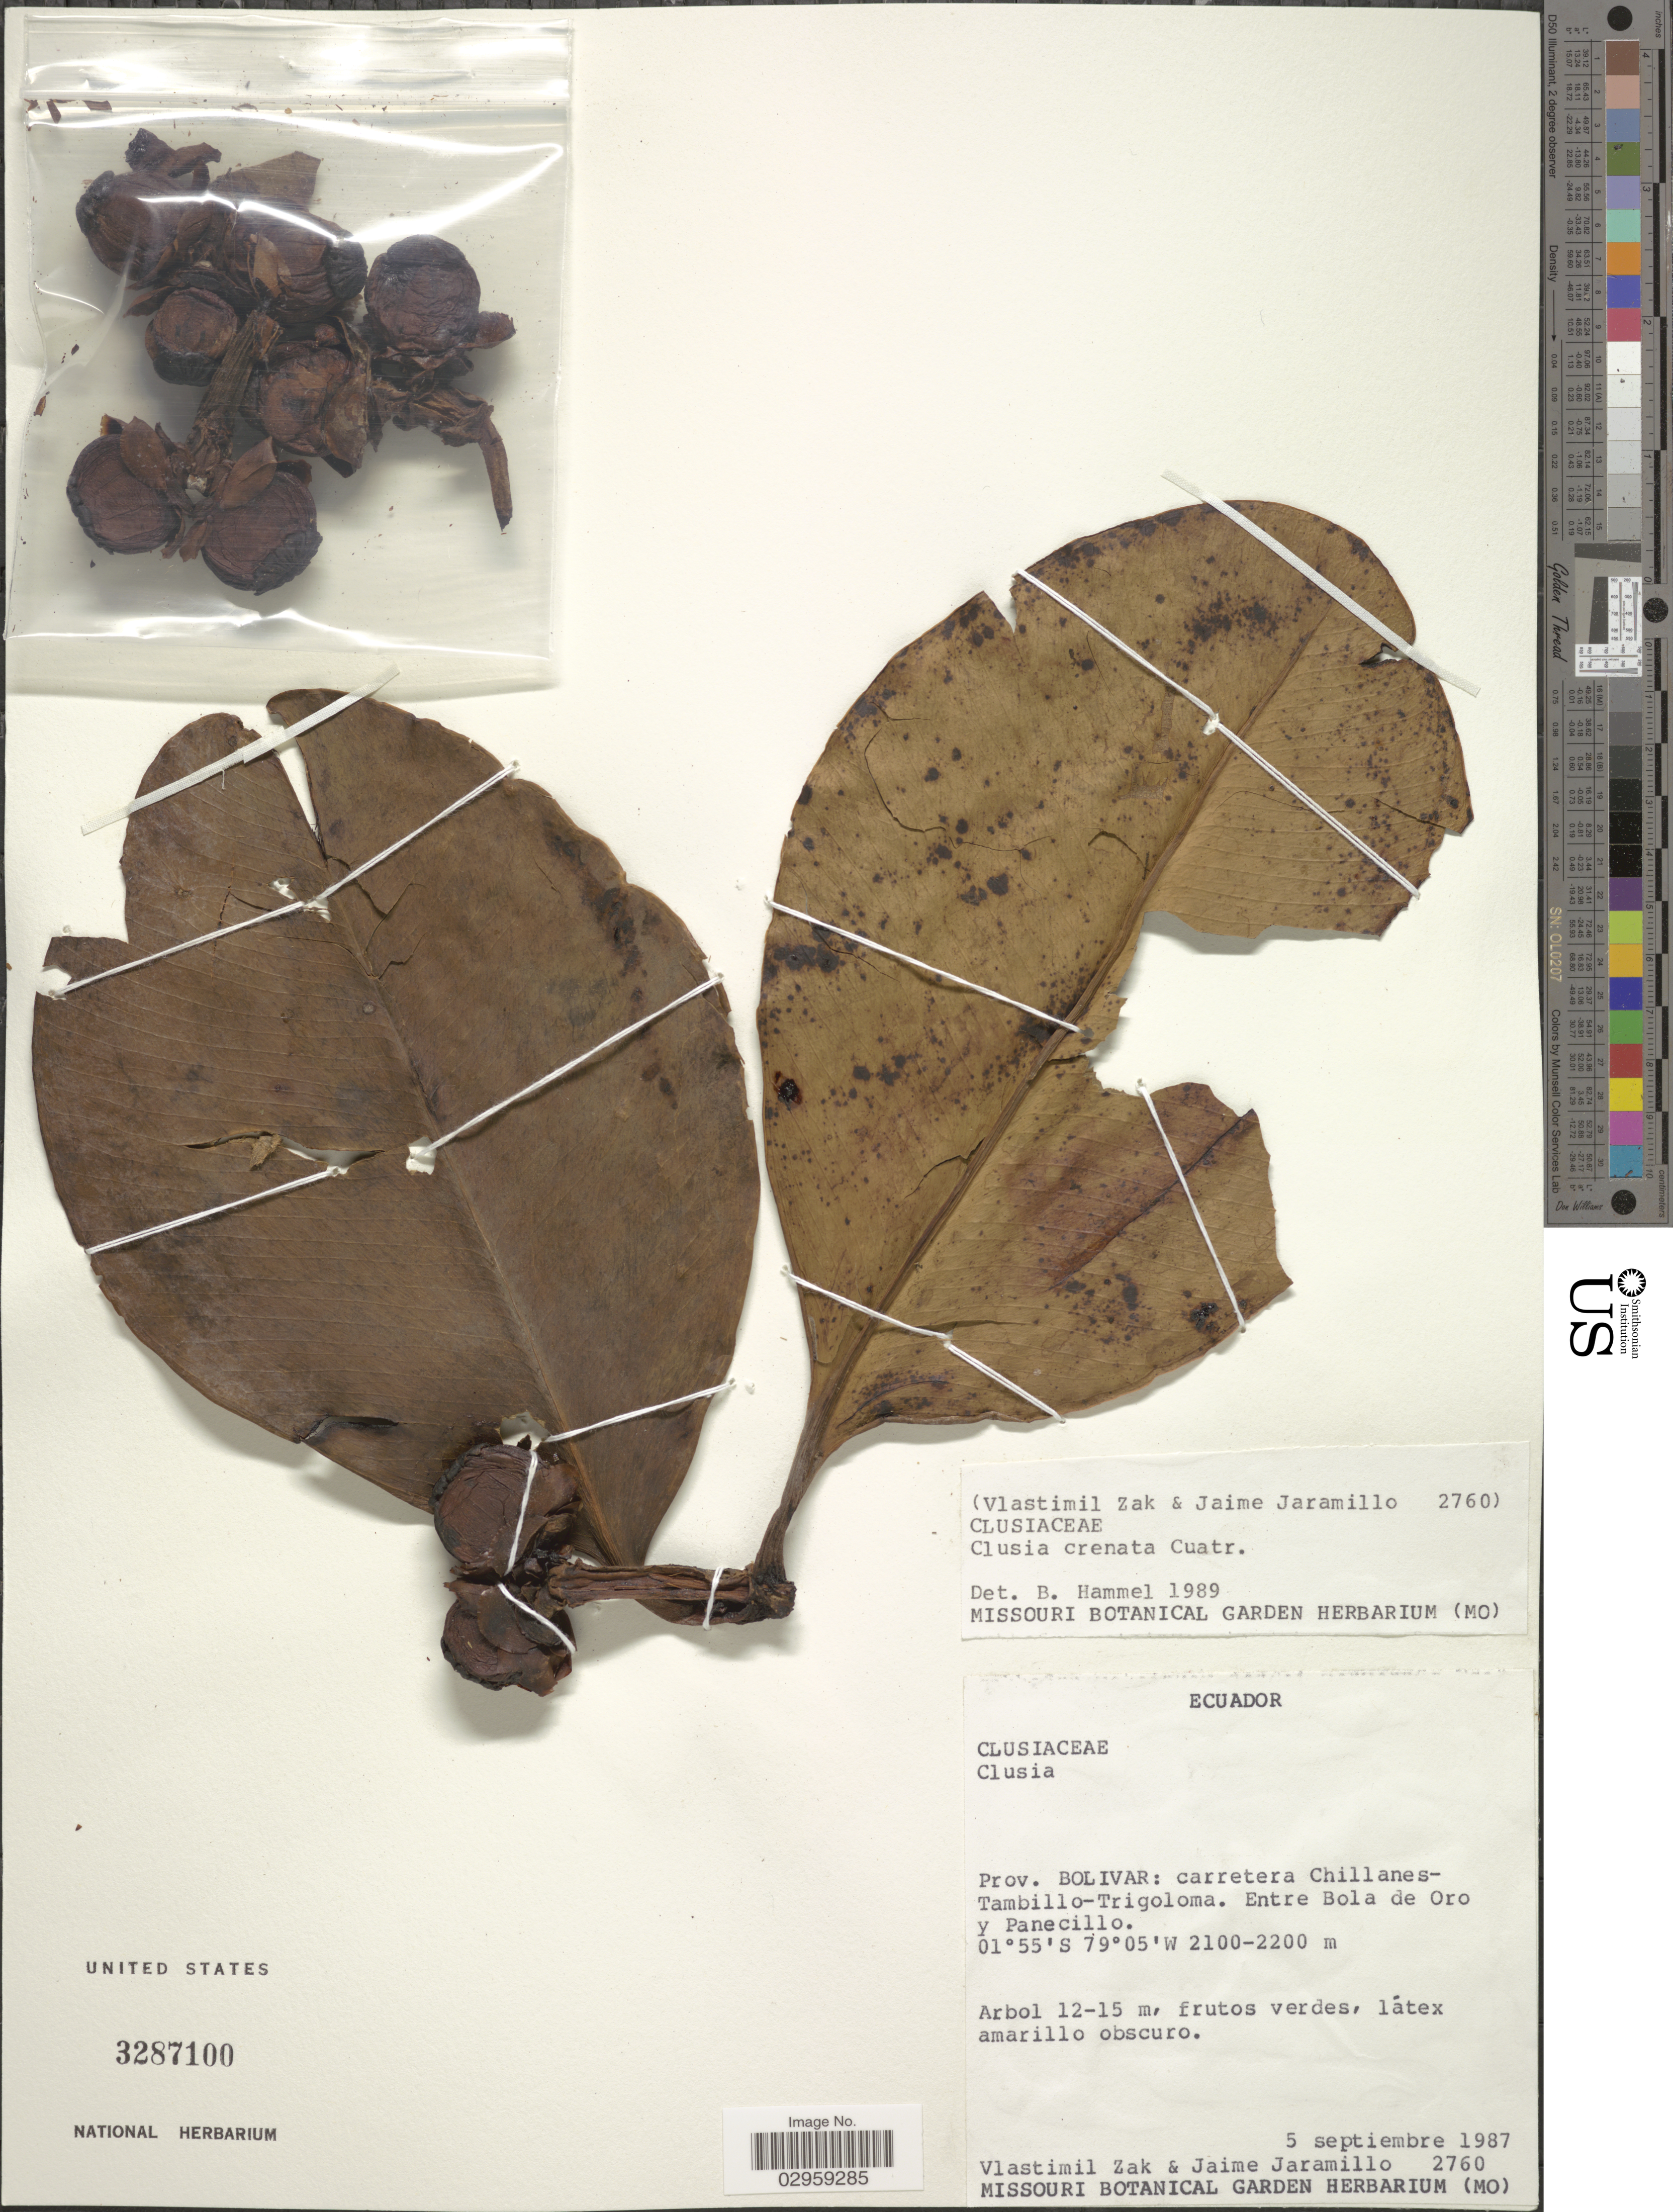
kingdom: Plantae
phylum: Tracheophyta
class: Magnoliopsida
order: Malpighiales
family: Clusiaceae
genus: Clusia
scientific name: Clusia crenata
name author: Cuatrec.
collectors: V. Zak & J. Jaramillo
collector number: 2760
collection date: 1987-09-05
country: Ecuador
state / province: Bolívar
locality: Carretera Chillanes-Tambillo-Trigoloma. Entre Bola de Oro y Panecillo.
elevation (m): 2100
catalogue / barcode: US 3287100